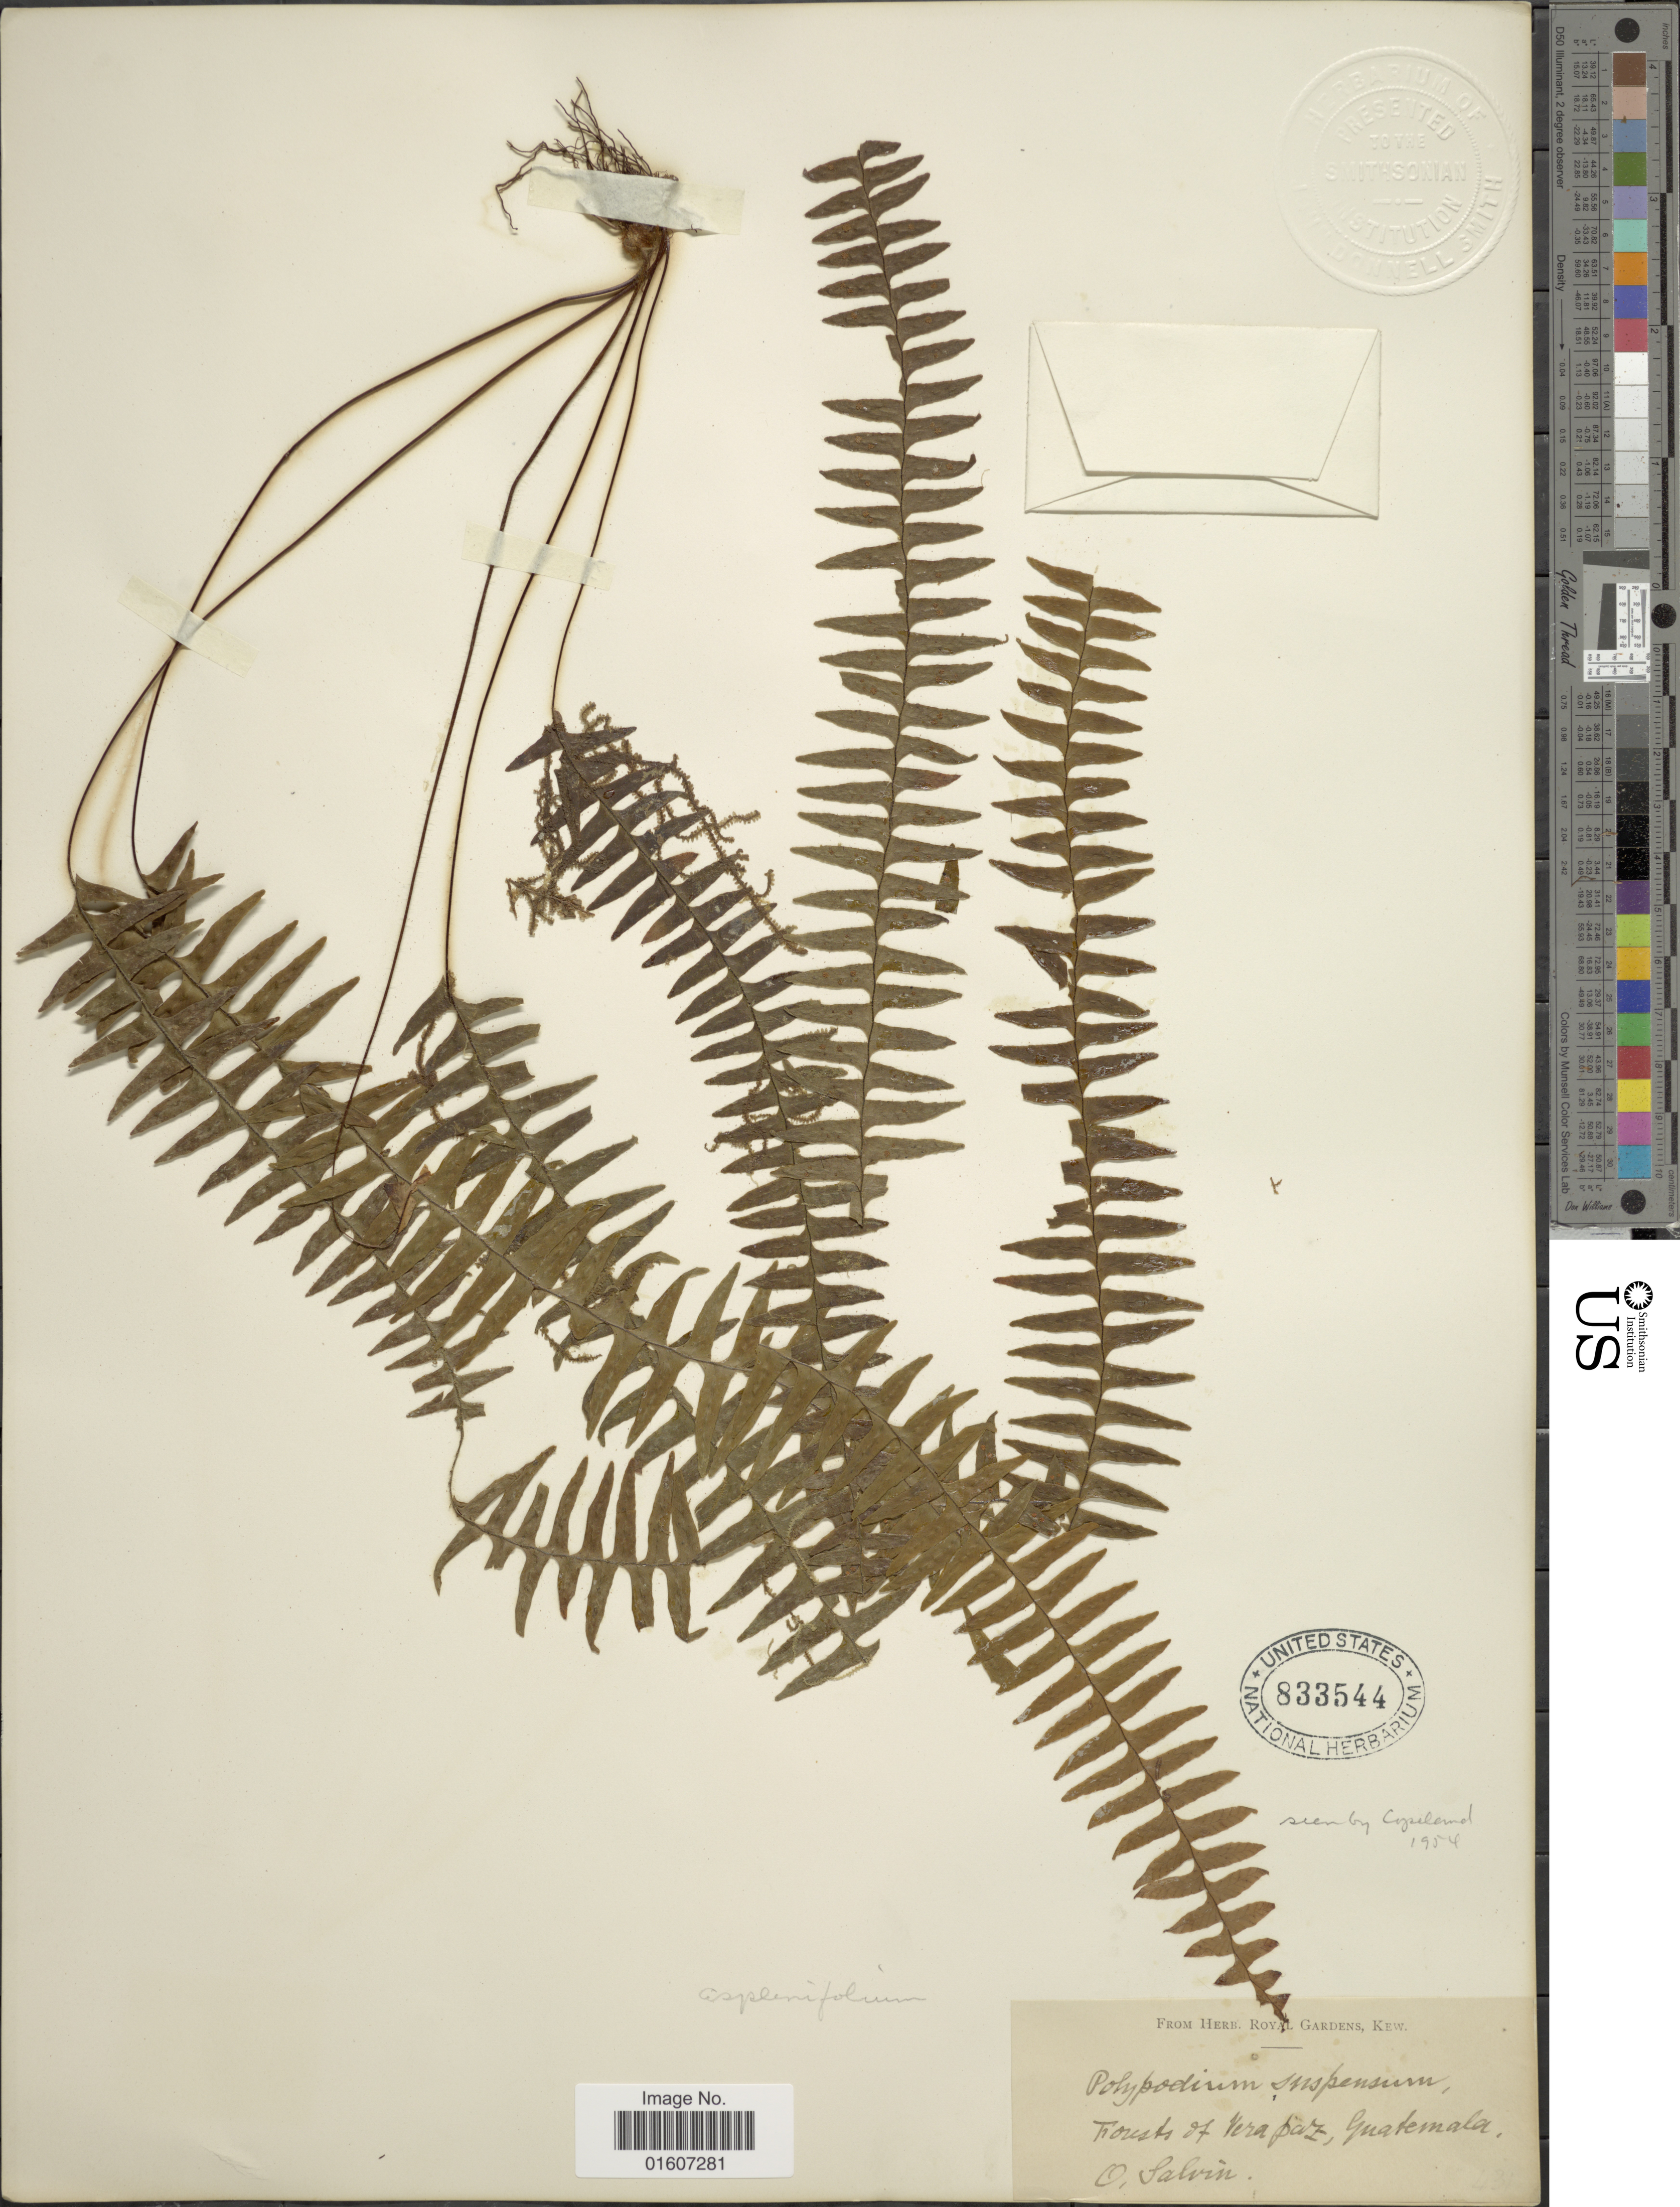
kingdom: Plantae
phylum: Tracheophyta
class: Polypodiopsida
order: Polypodiales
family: Polypodiaceae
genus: Terpsichore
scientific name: Terpsichore asplenifolia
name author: (L.) A.R. Sm.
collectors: O. Salvin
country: Guatemala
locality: Forest of Vera Paz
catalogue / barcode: US 833544